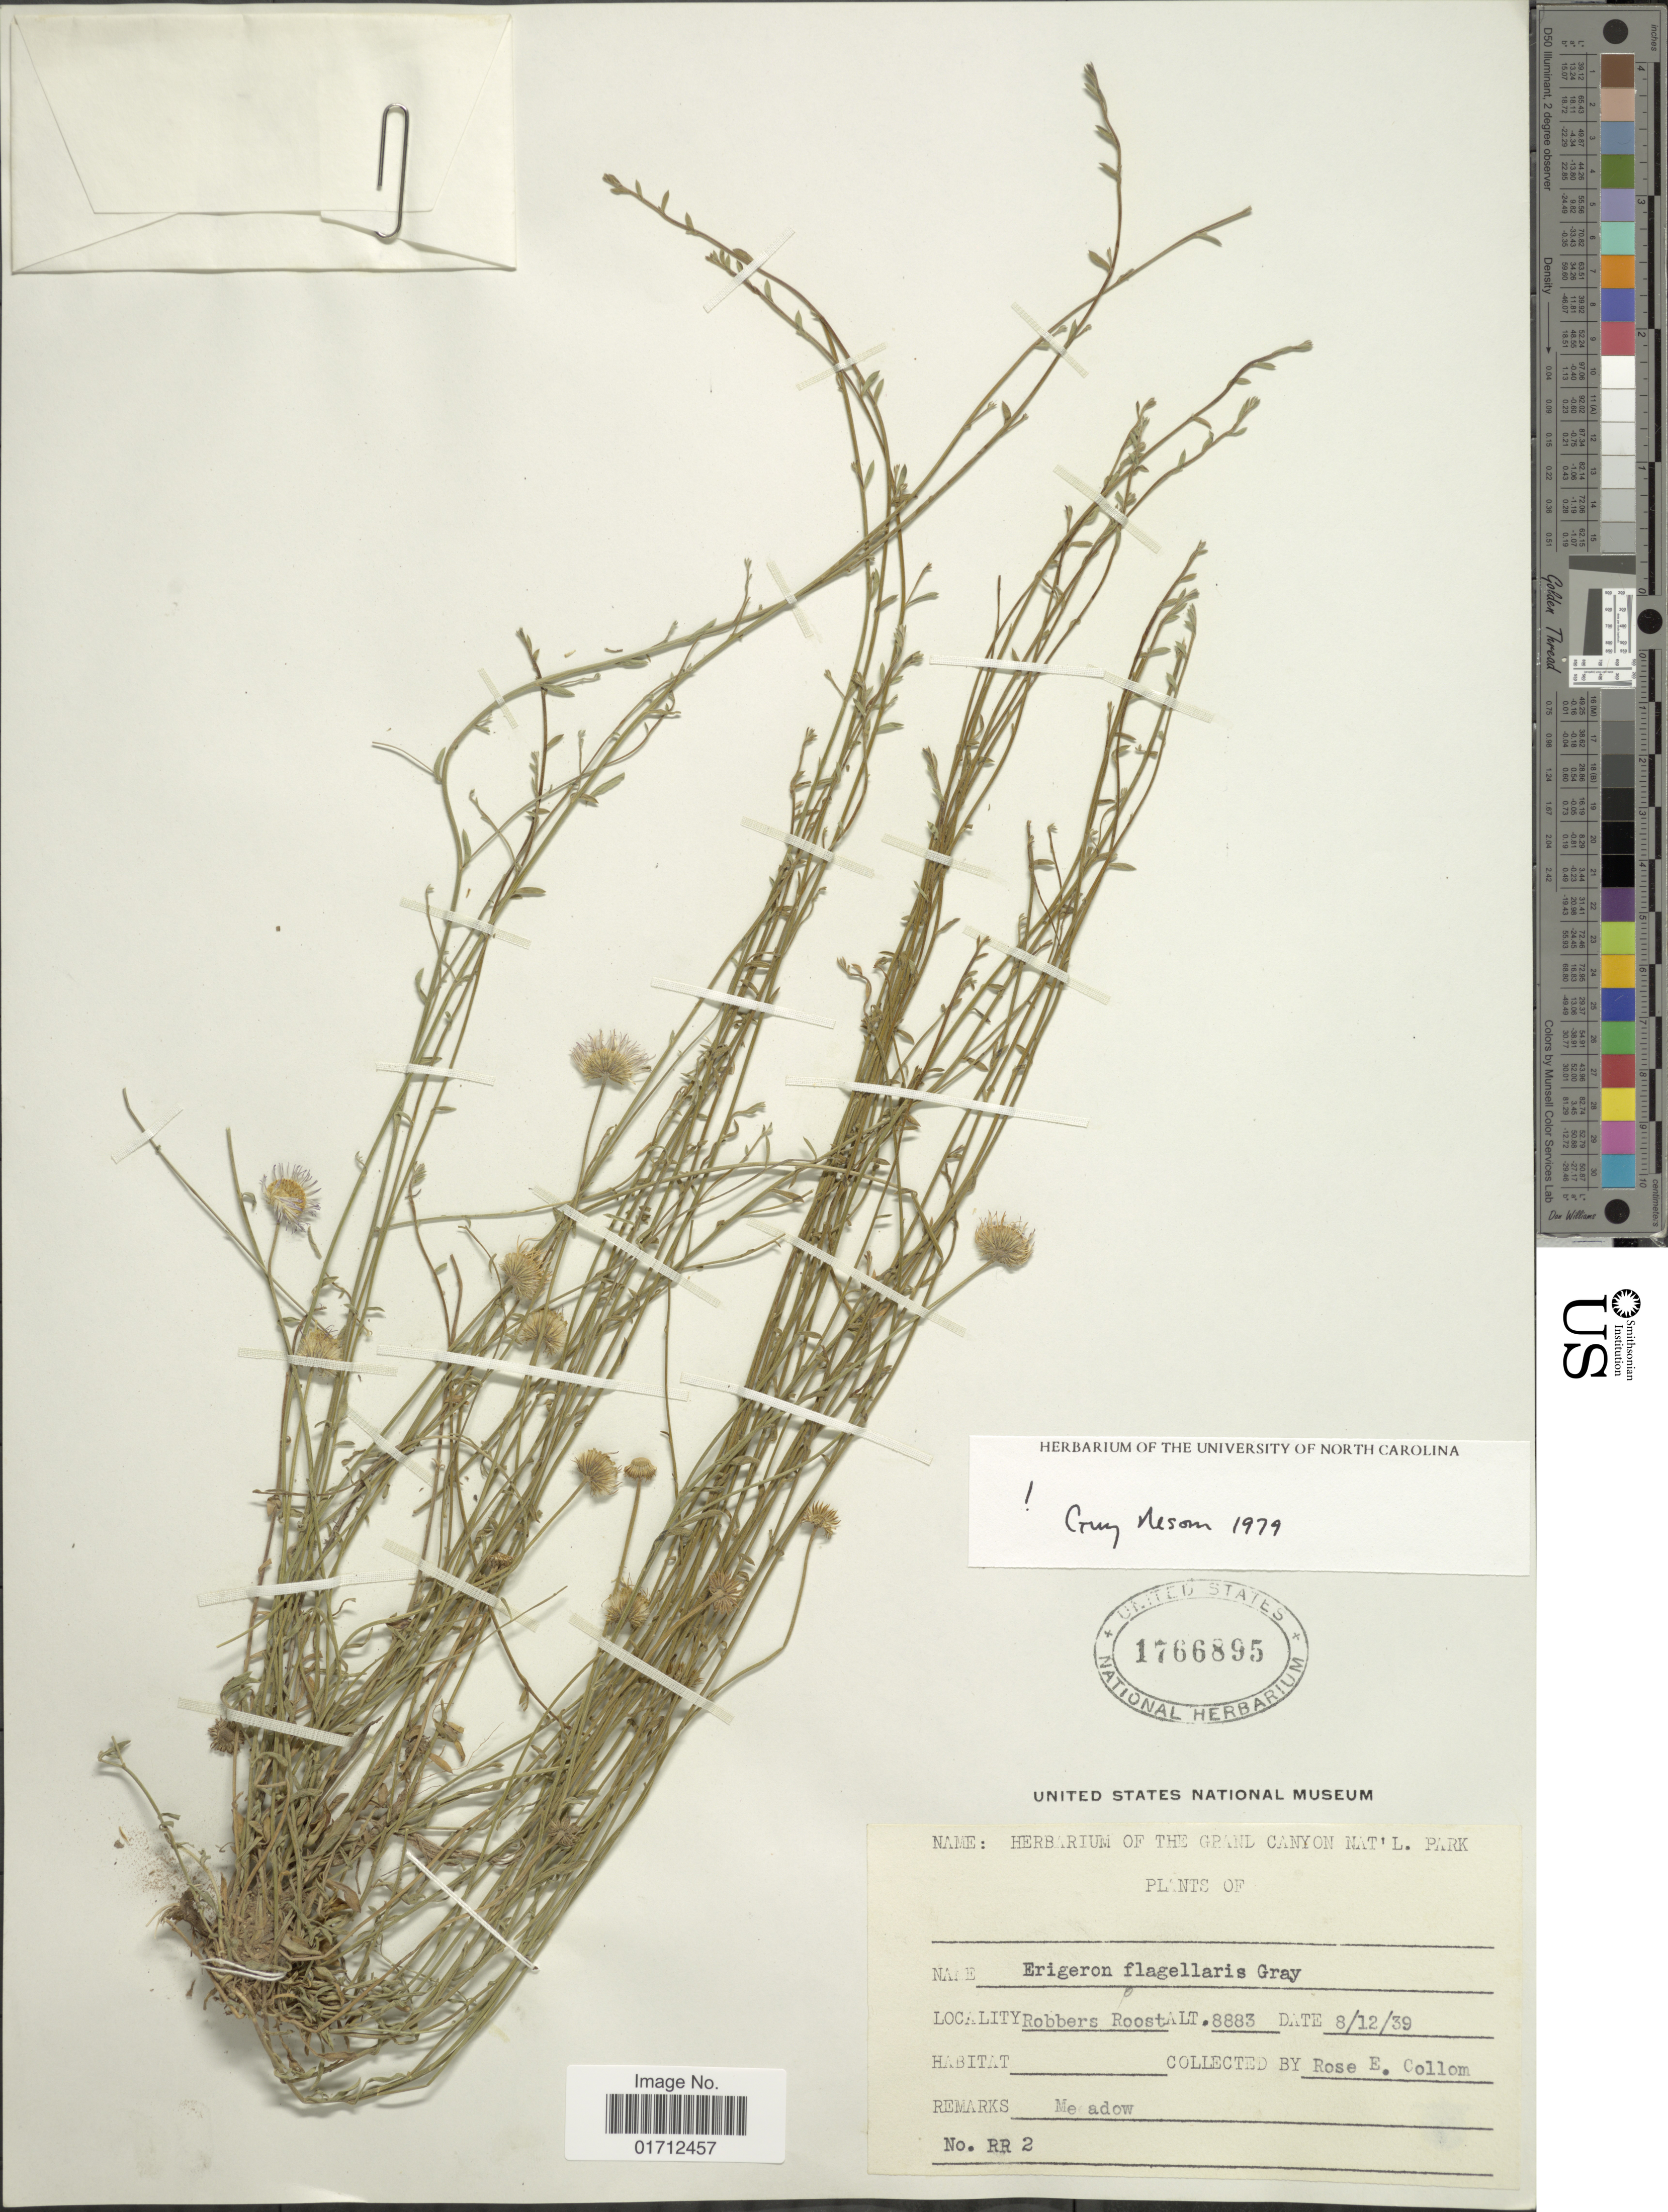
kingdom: Plantae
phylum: Tracheophyta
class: Magnoliopsida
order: Asterales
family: Asteraceae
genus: Erigeron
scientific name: Erigeron flagellaris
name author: A. Gray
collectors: R. E. Collom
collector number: RR2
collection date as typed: Transcribed d/m/y: 12/8/39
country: United States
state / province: Utah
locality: Robbers Roost.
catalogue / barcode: US 1766895